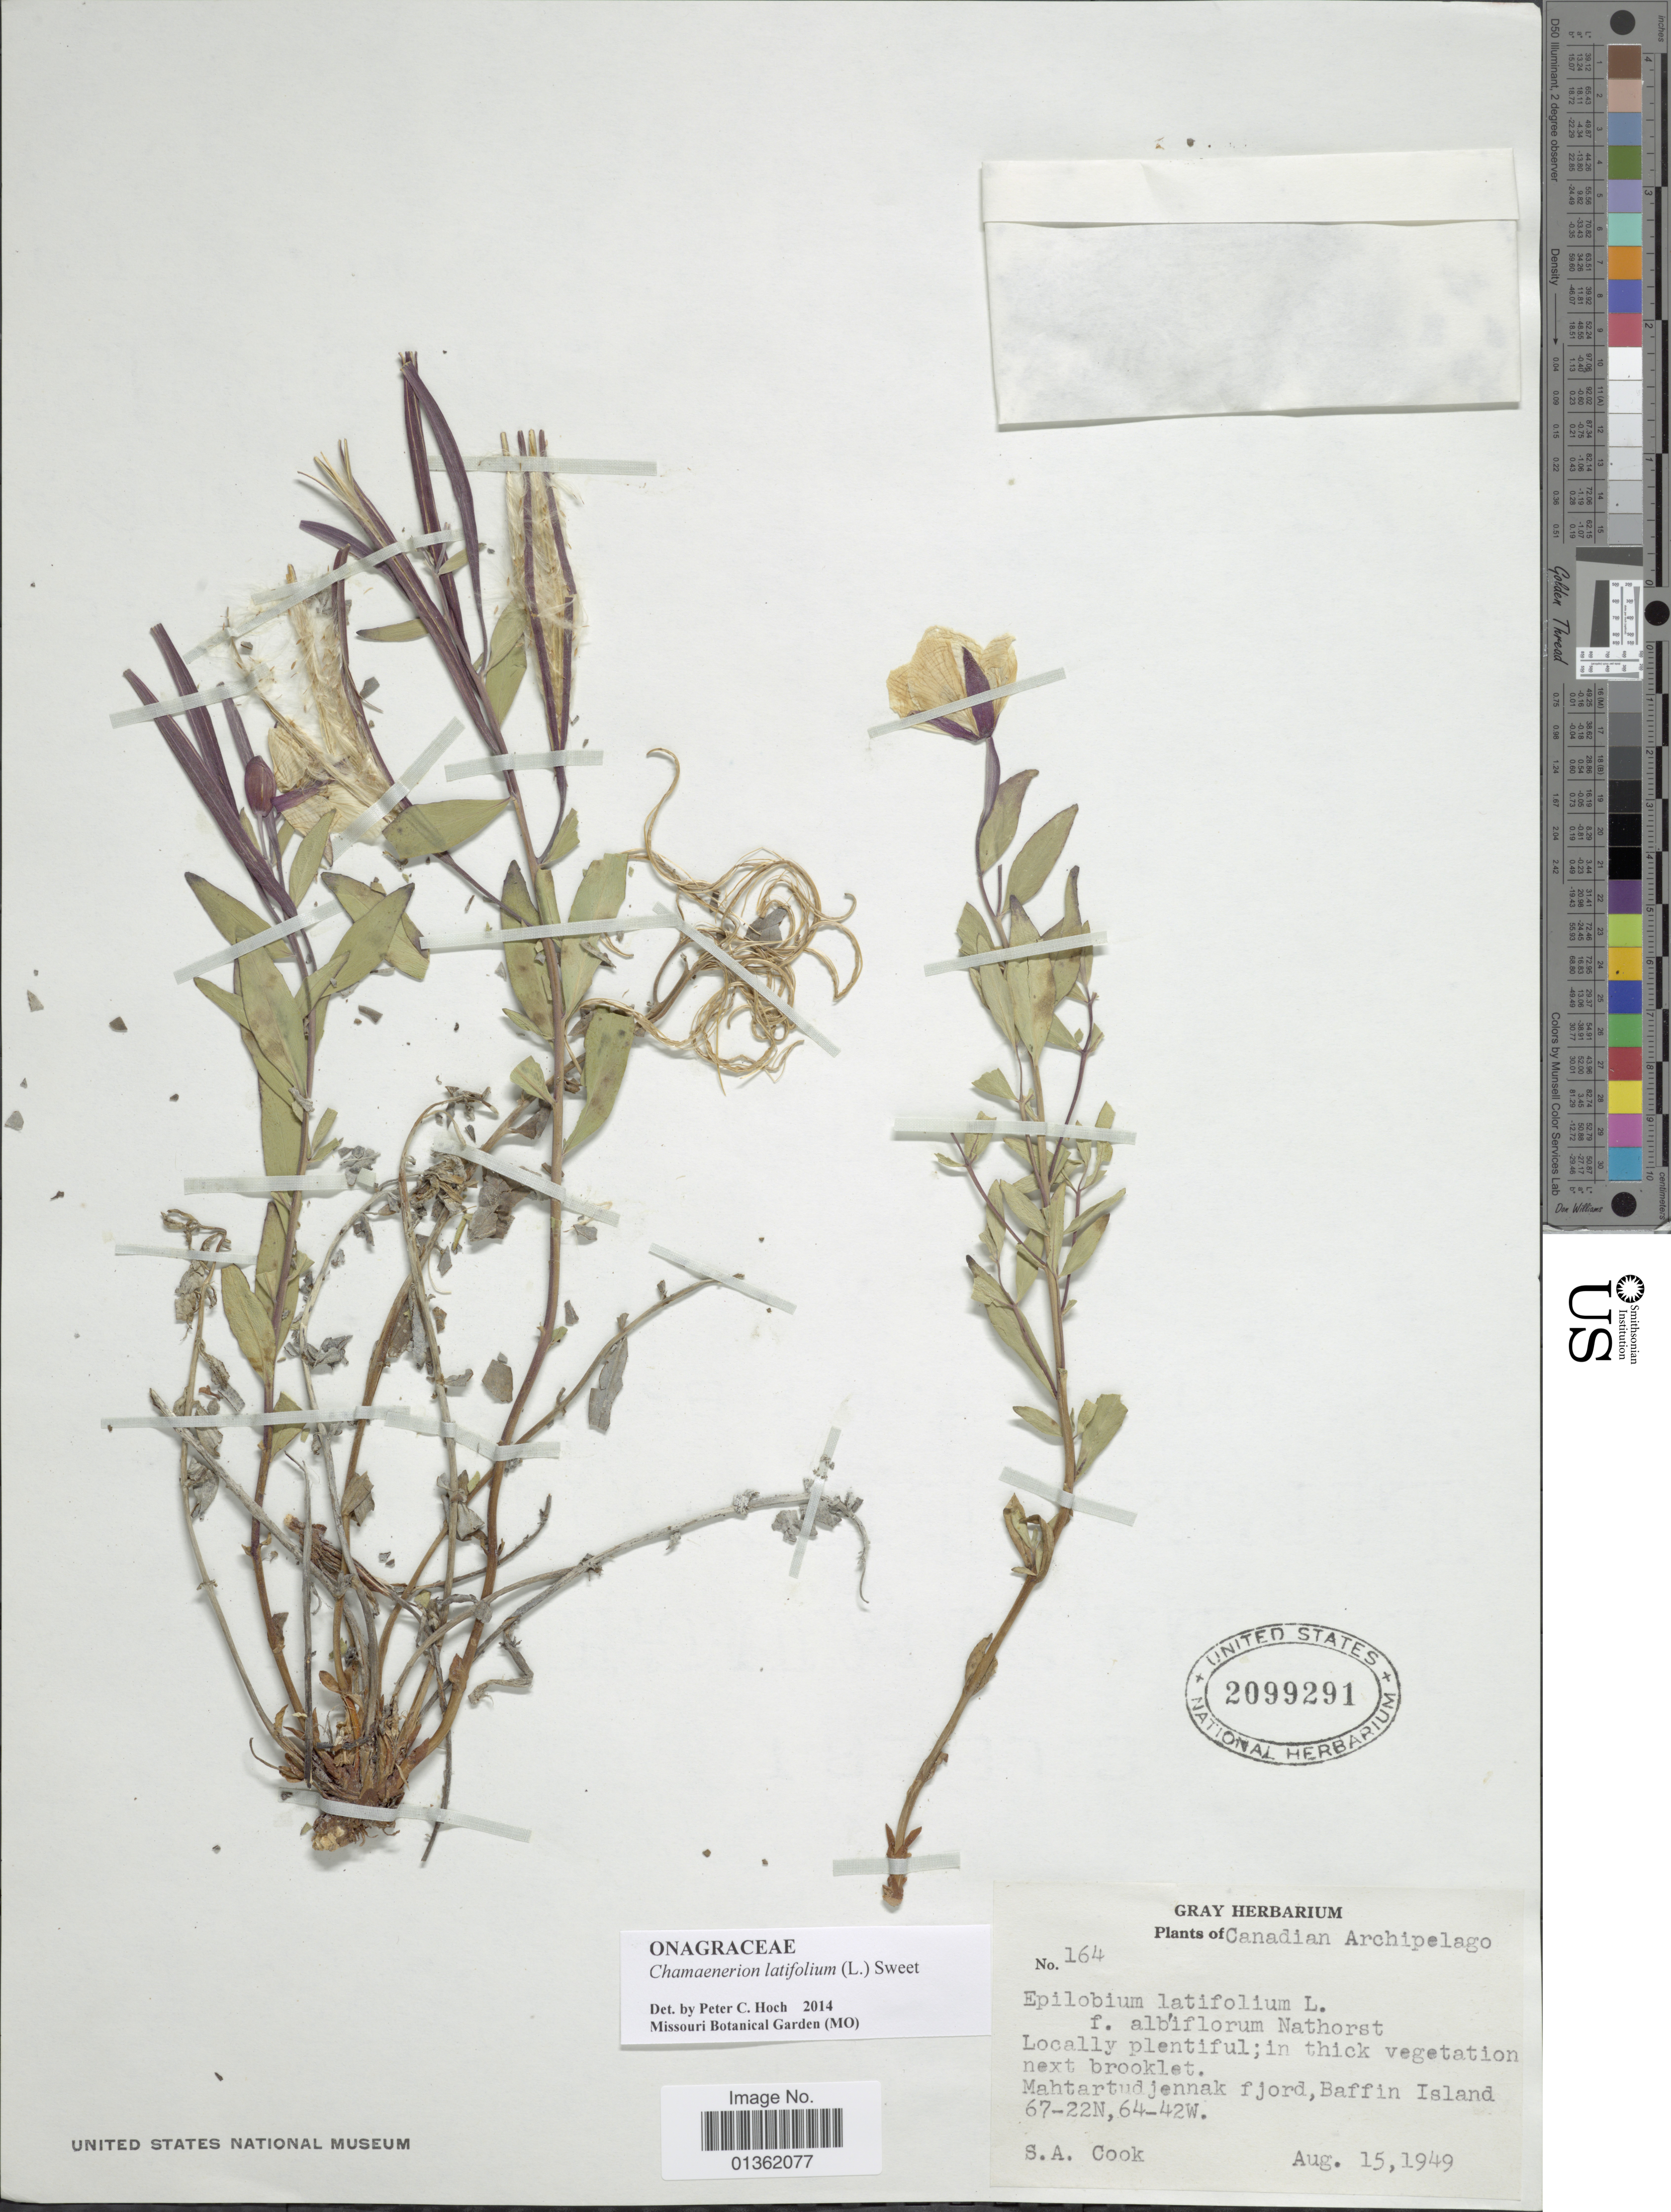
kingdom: Plantae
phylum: Tracheophyta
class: Magnoliopsida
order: Myrtales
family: Onagraceae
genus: Chamaenerion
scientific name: Chamaenerion latifolium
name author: (L.) Th. Fr. & Lange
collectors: S. A. Cook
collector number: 164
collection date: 1949-08-15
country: Canada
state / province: Nunavut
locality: Canadian Archipelago. Mahtartudjennak fjord, Baffin Island.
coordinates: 67-22 N, 64-42 W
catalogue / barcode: US 2099291